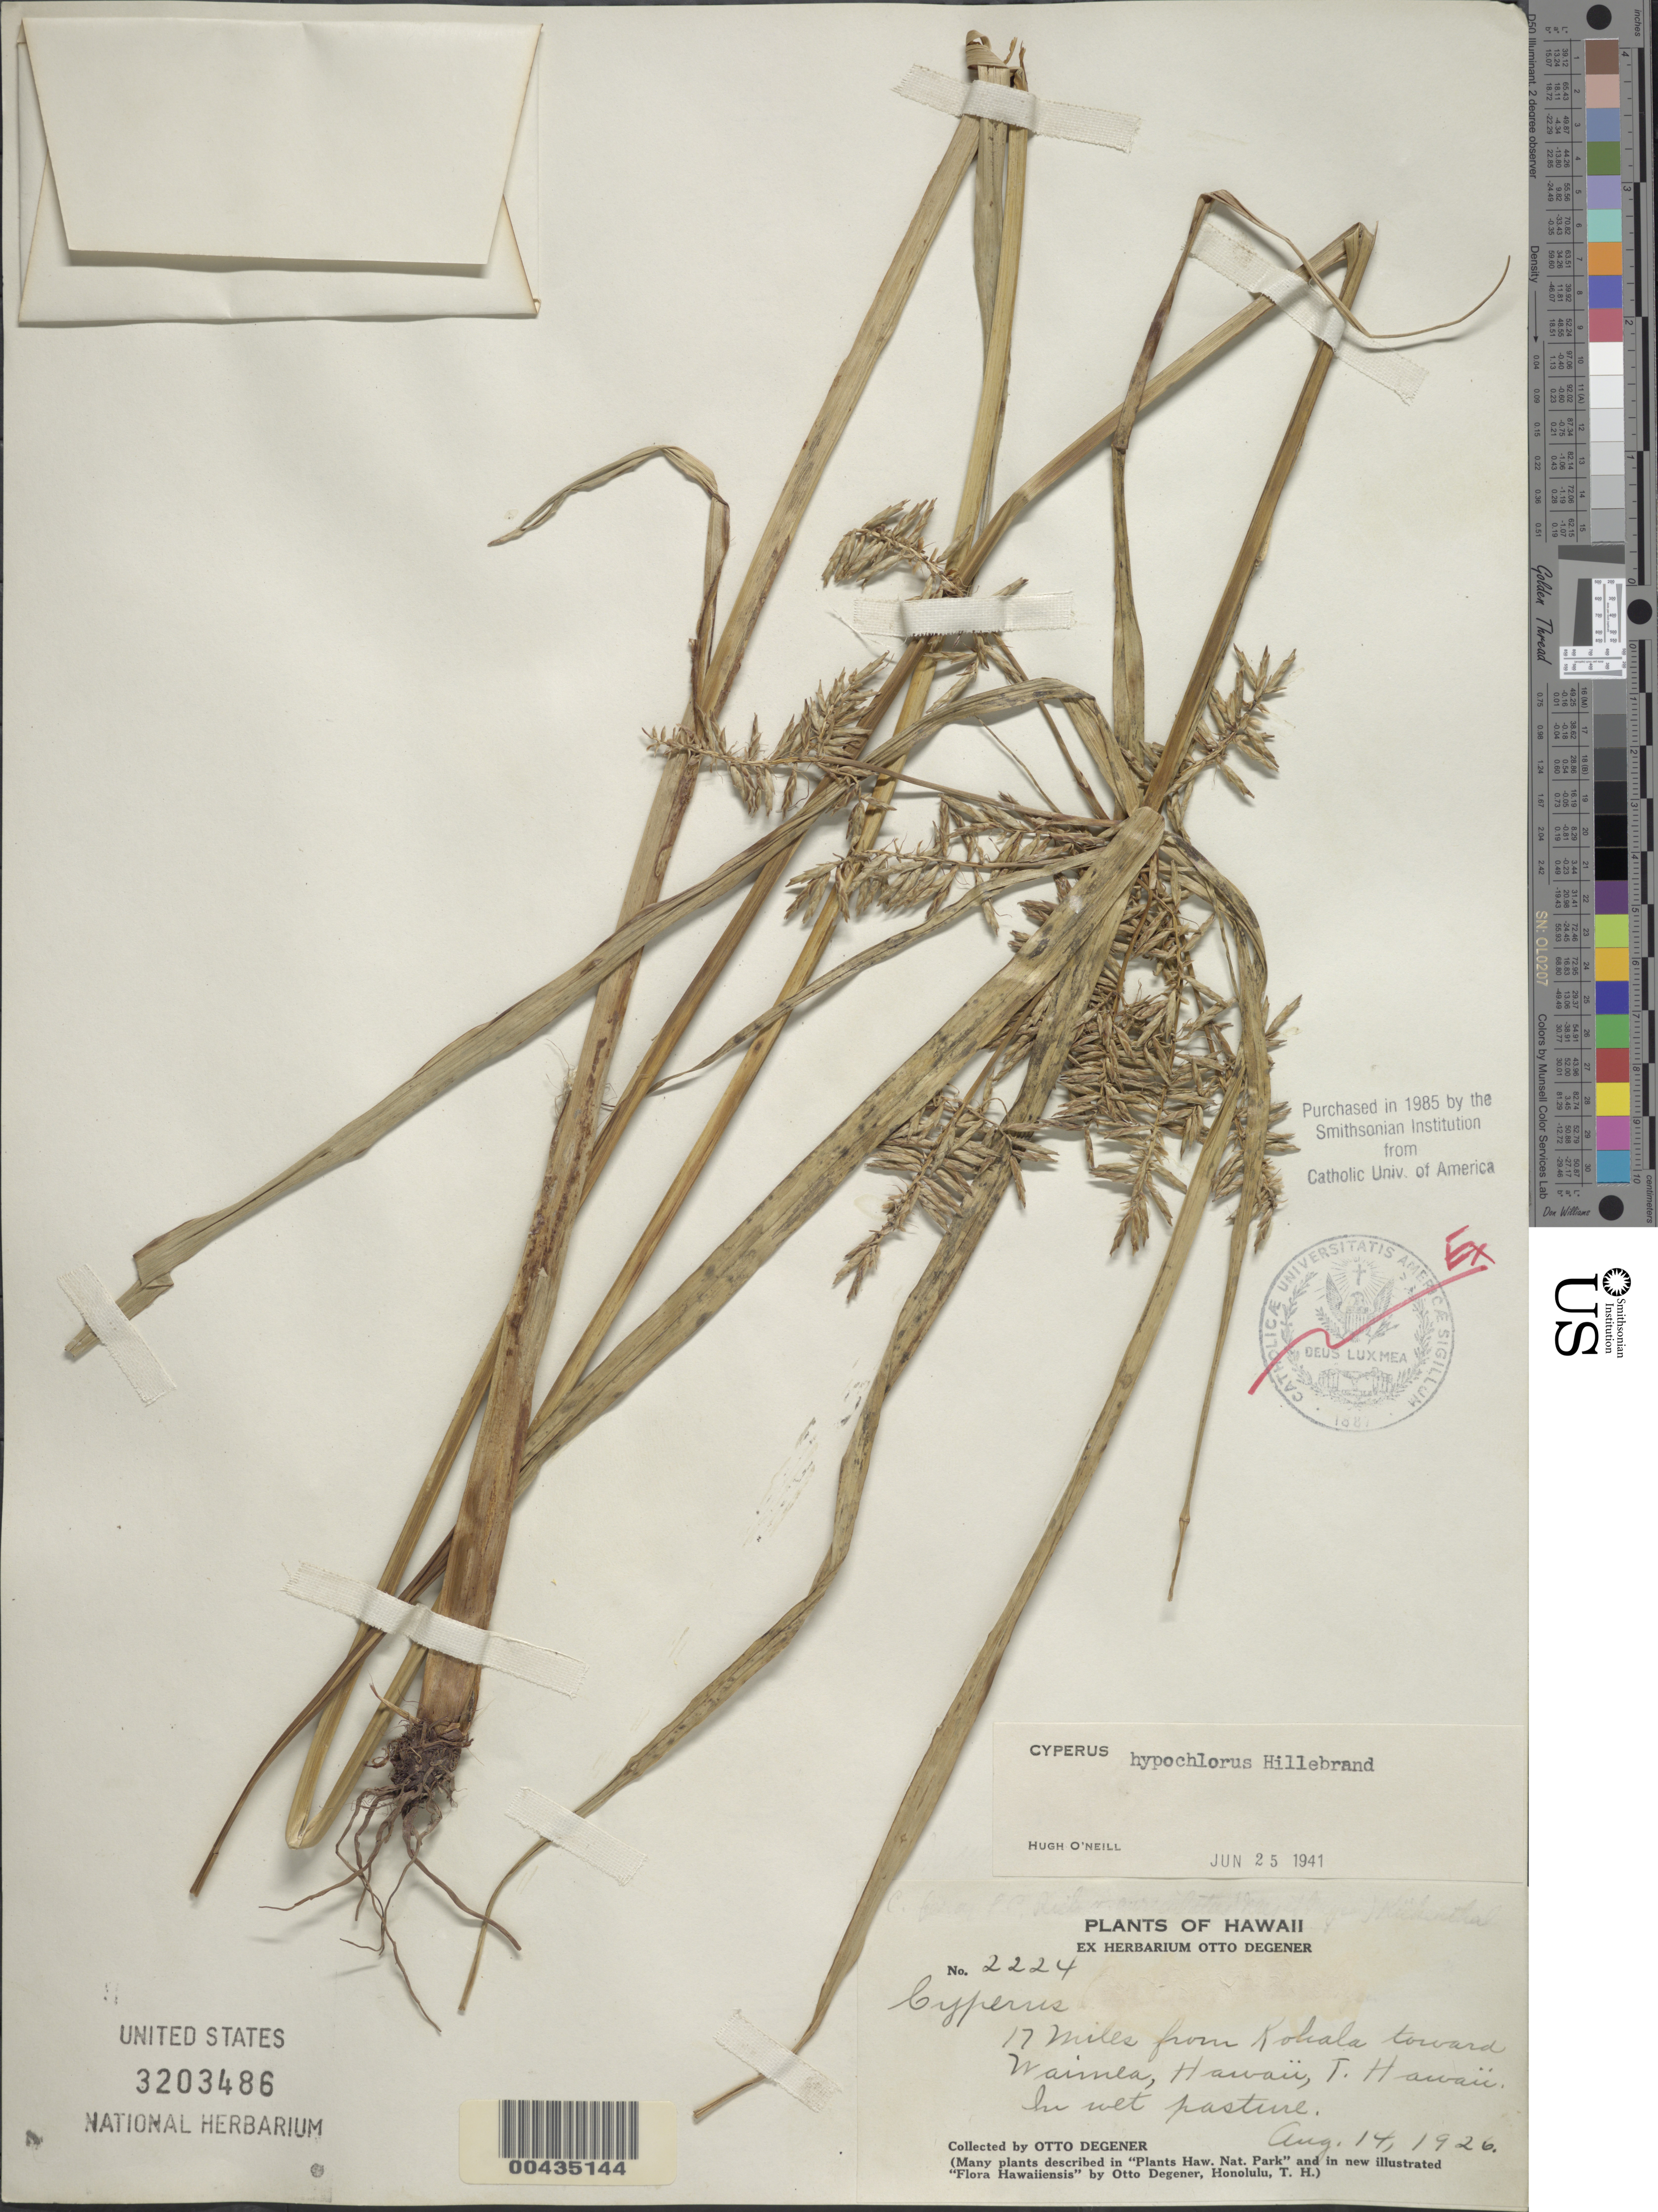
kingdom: Plantae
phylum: Tracheophyta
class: Liliopsida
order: Poales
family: Cyperaceae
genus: Cyperus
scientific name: Cyperus hypochlorus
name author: Hillebr.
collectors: O. Degener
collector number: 2224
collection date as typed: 14 Aug 1926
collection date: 1926-08-14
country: United States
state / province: Hawaii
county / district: Hawaii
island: Hawaii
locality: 17 mi from Kohala toward Waimea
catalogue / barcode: US 3203486